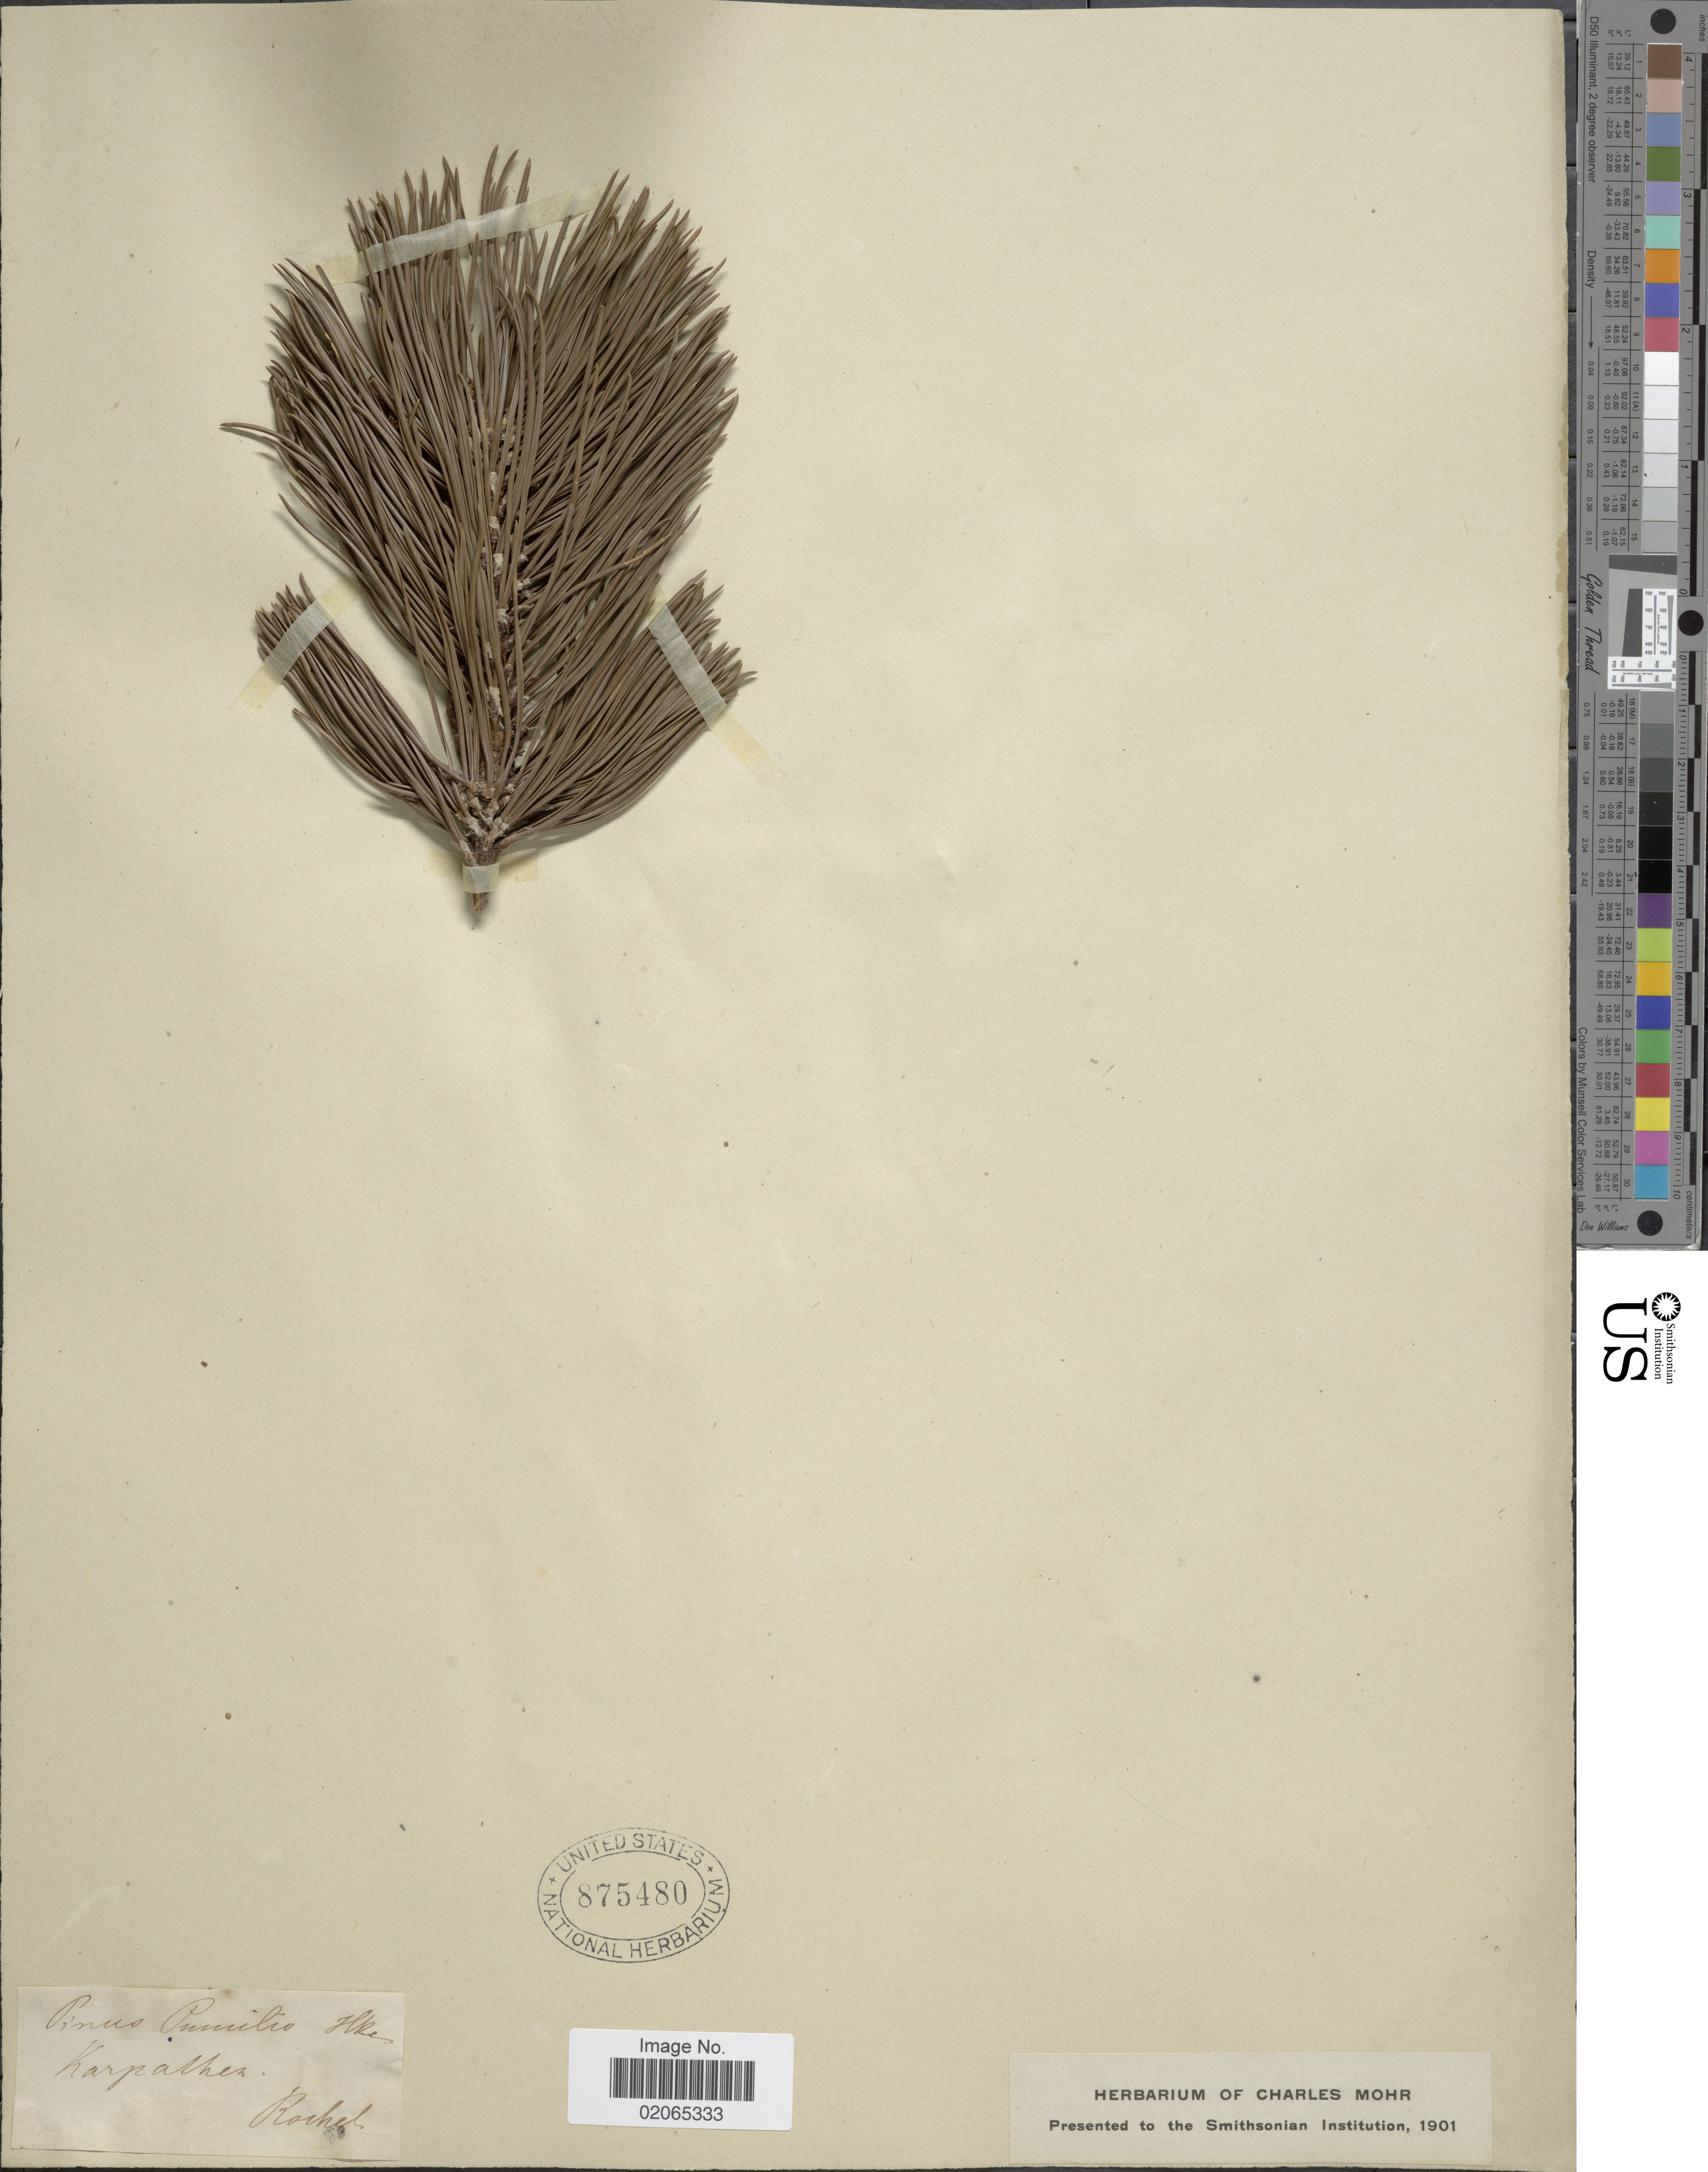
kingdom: Plantae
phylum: Tracheophyta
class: Pinopsida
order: Pinales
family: Pinaceae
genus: Pinus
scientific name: Pinus pinaster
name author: Aiton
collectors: Rochel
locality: Karpathen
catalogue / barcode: US 875480